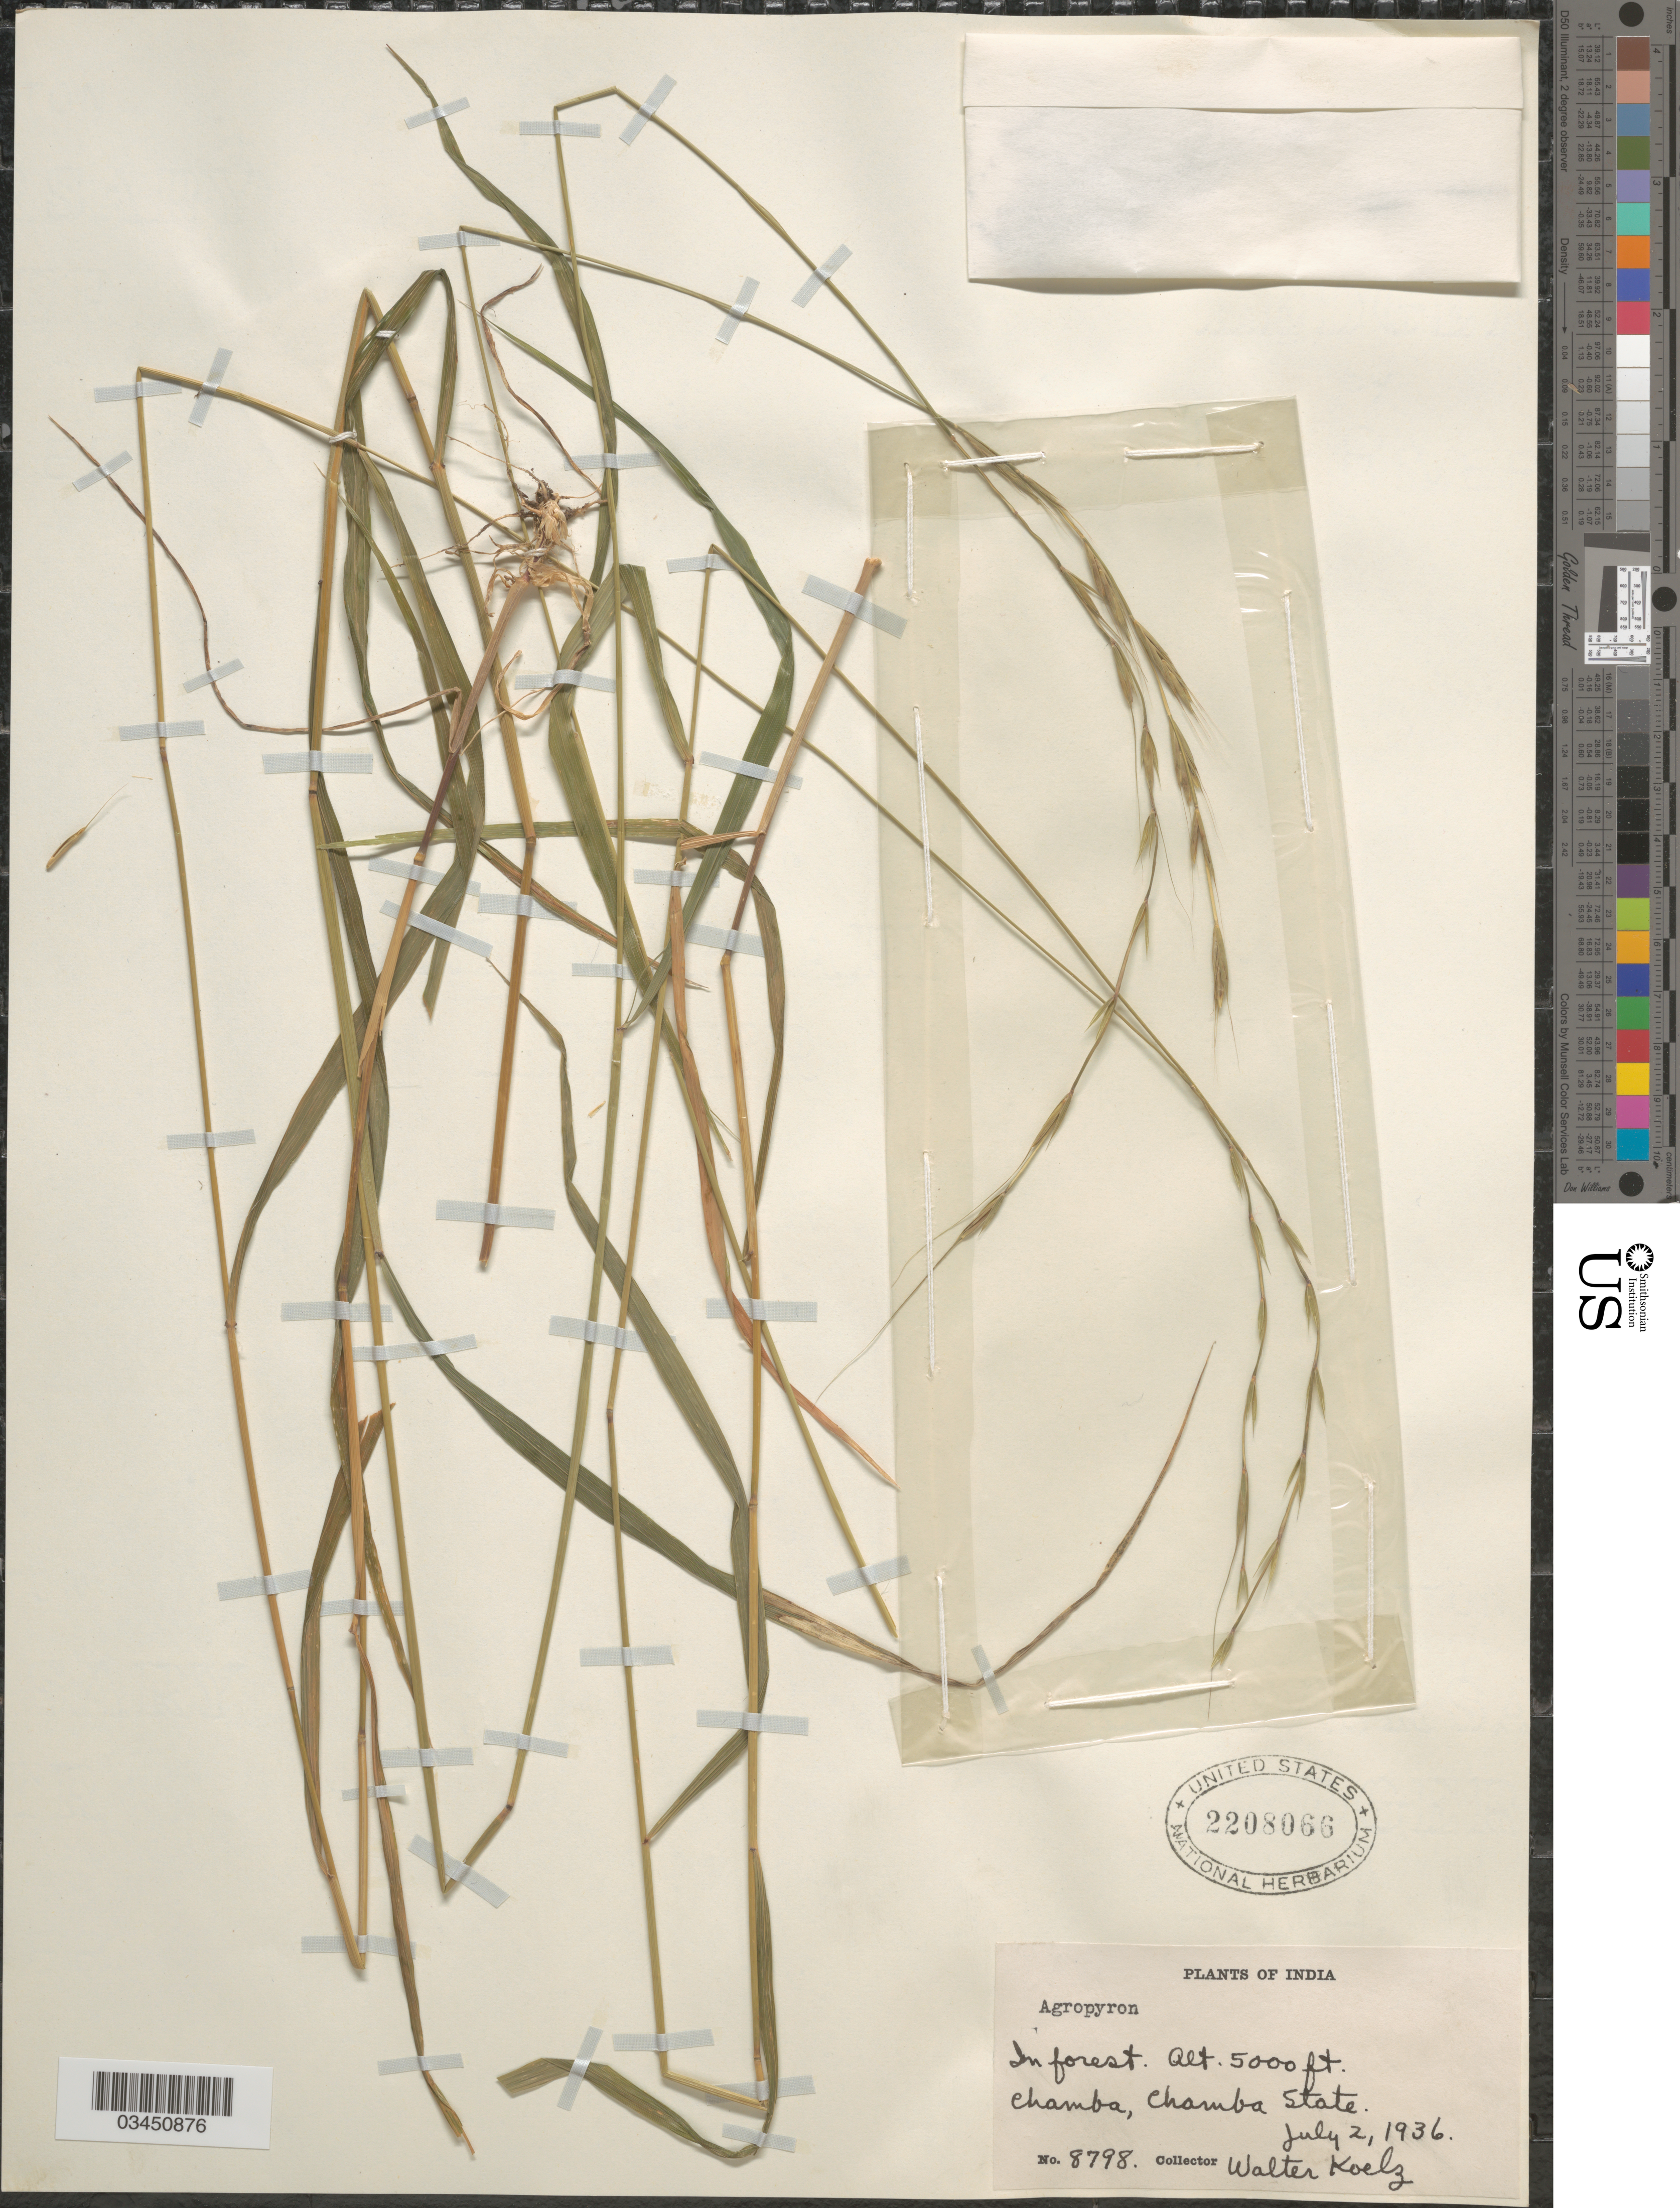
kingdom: Plantae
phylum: Tracheophyta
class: Liliopsida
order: Poales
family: Poaceae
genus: Elymus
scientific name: Elymus sp.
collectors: W. N. Koelz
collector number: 8798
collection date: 1936-07-02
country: India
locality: In forest. Chamba, Chamba State.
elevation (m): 1524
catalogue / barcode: US 2208066